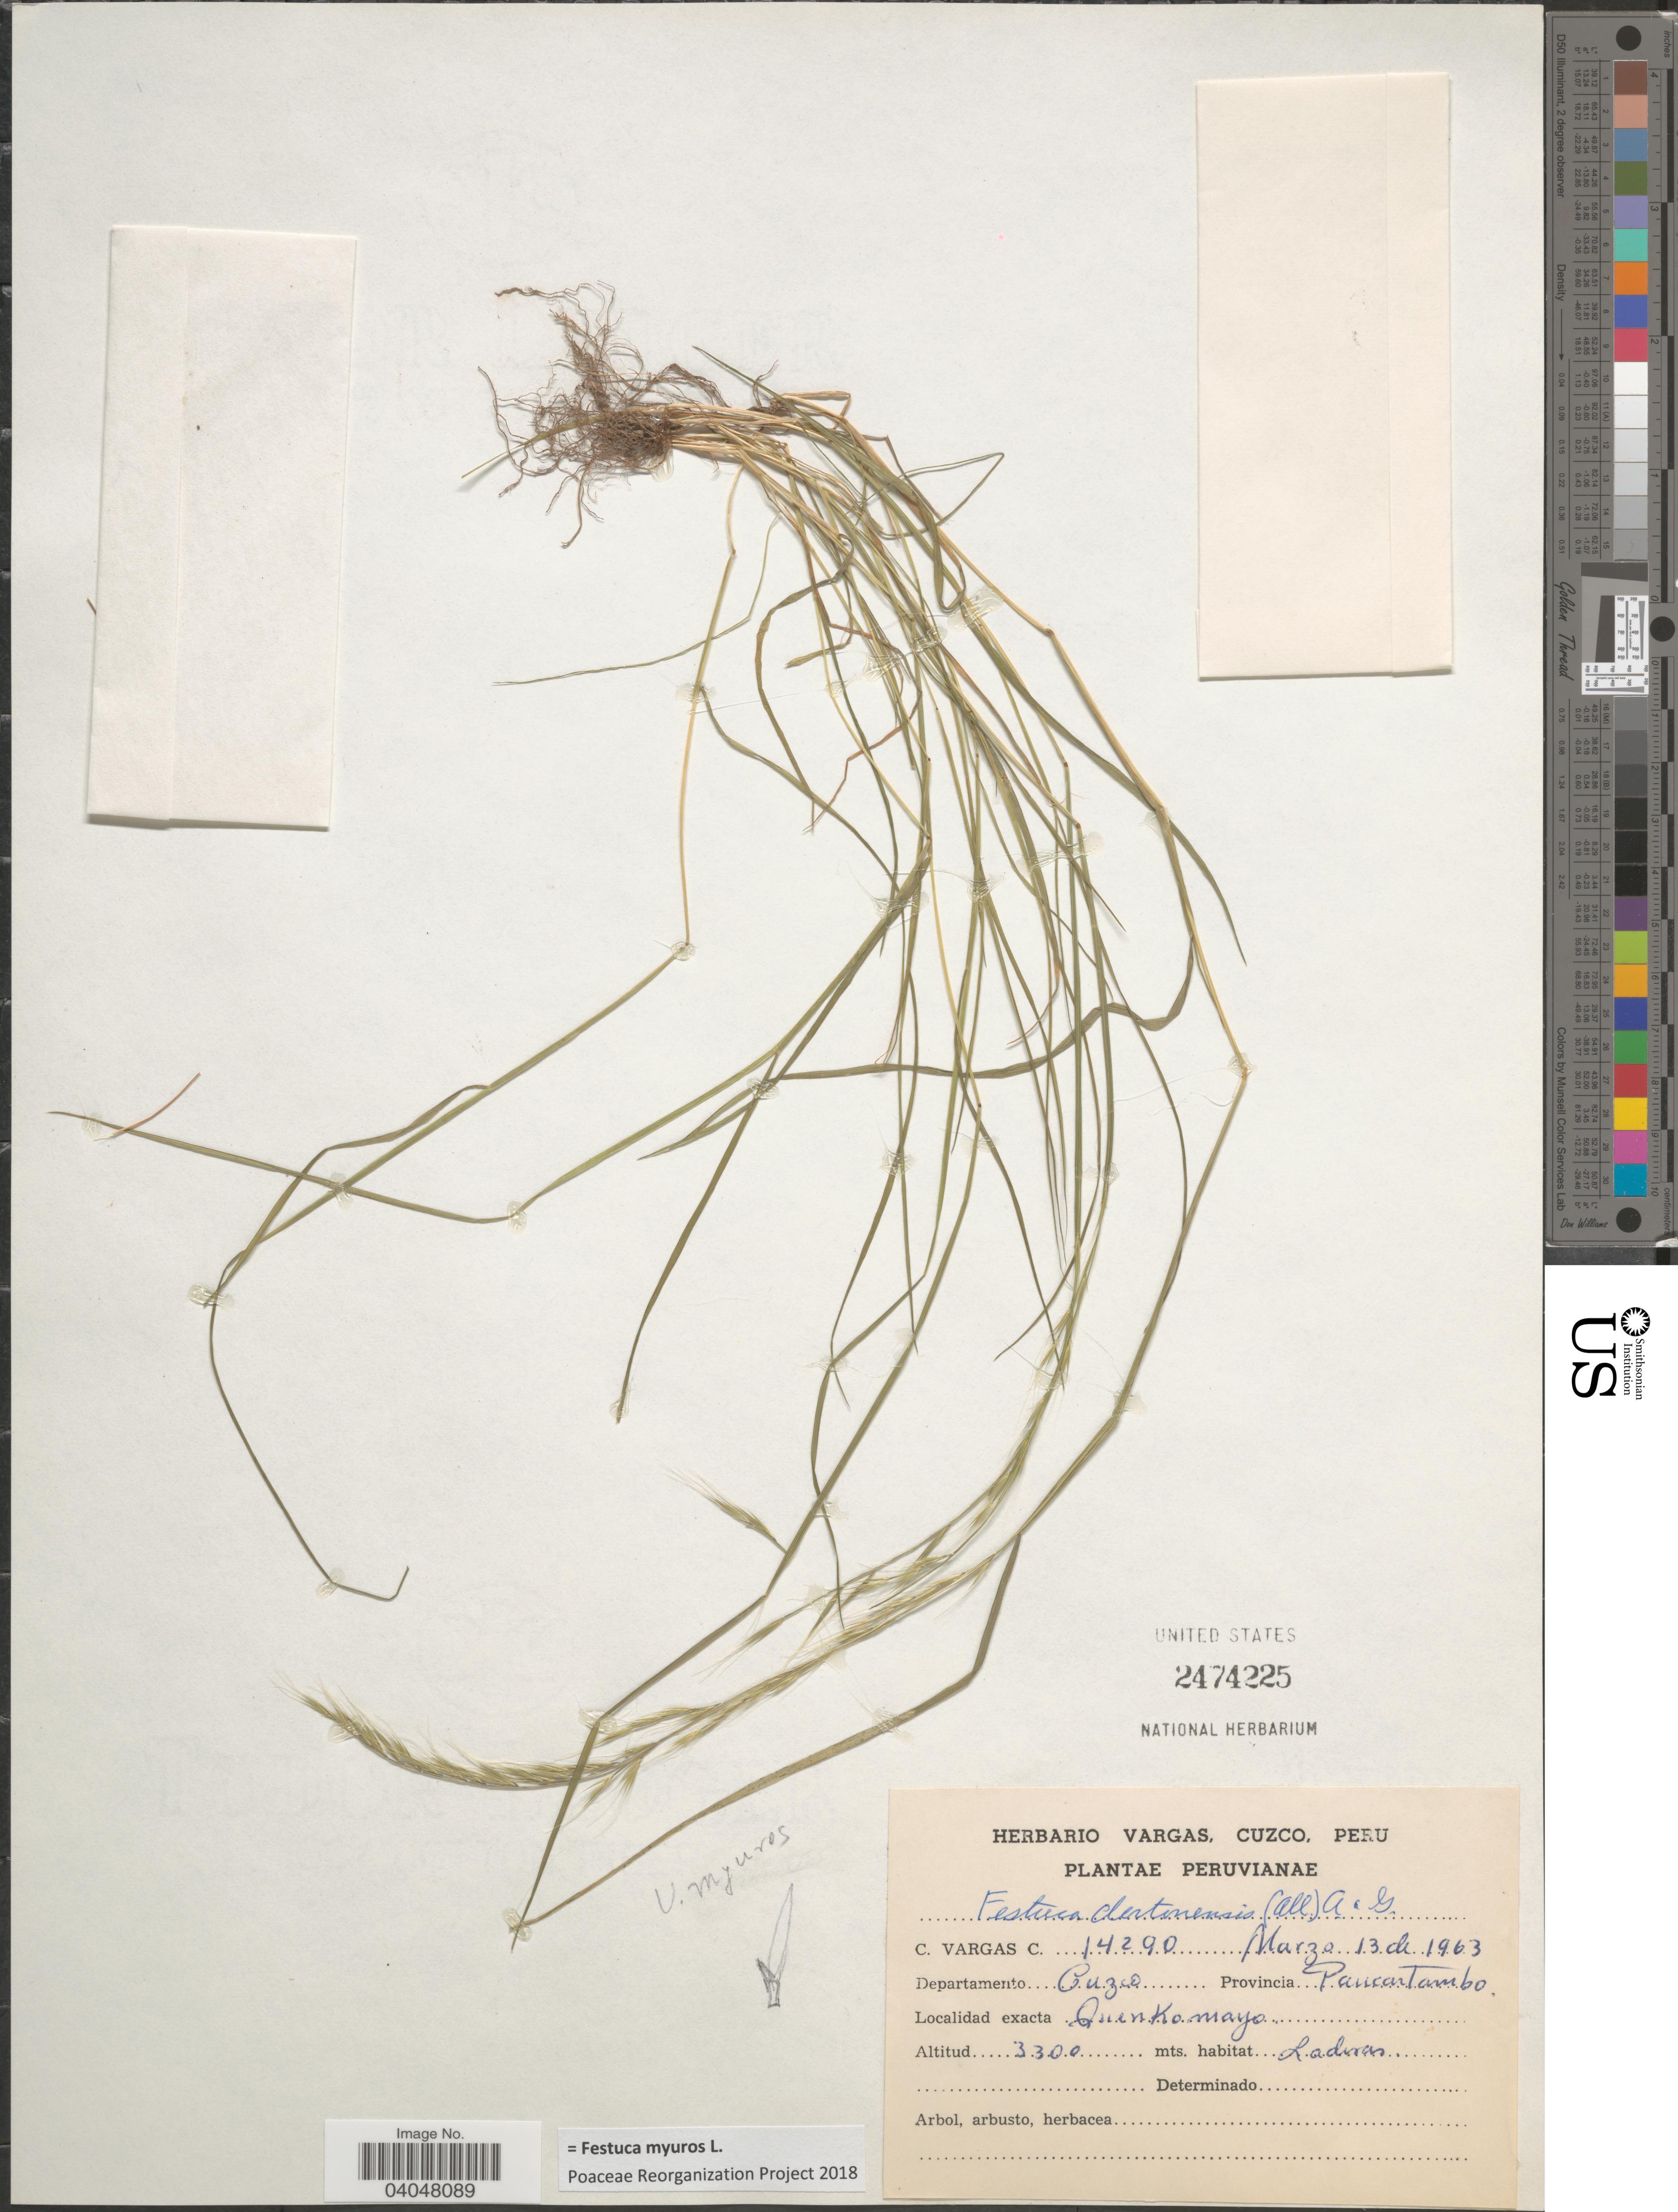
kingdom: Plantae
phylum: Tracheophyta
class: Liliopsida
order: Poales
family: Poaceae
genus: Festuca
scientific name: Festuca myuros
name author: L.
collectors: C. Vargas Calderón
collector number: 14290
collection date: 1963-03-13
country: Peru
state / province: Cusco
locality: Departamento Cuzco. Provincia Paucartambo. Quenkomayo.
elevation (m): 3300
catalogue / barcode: US 2474225